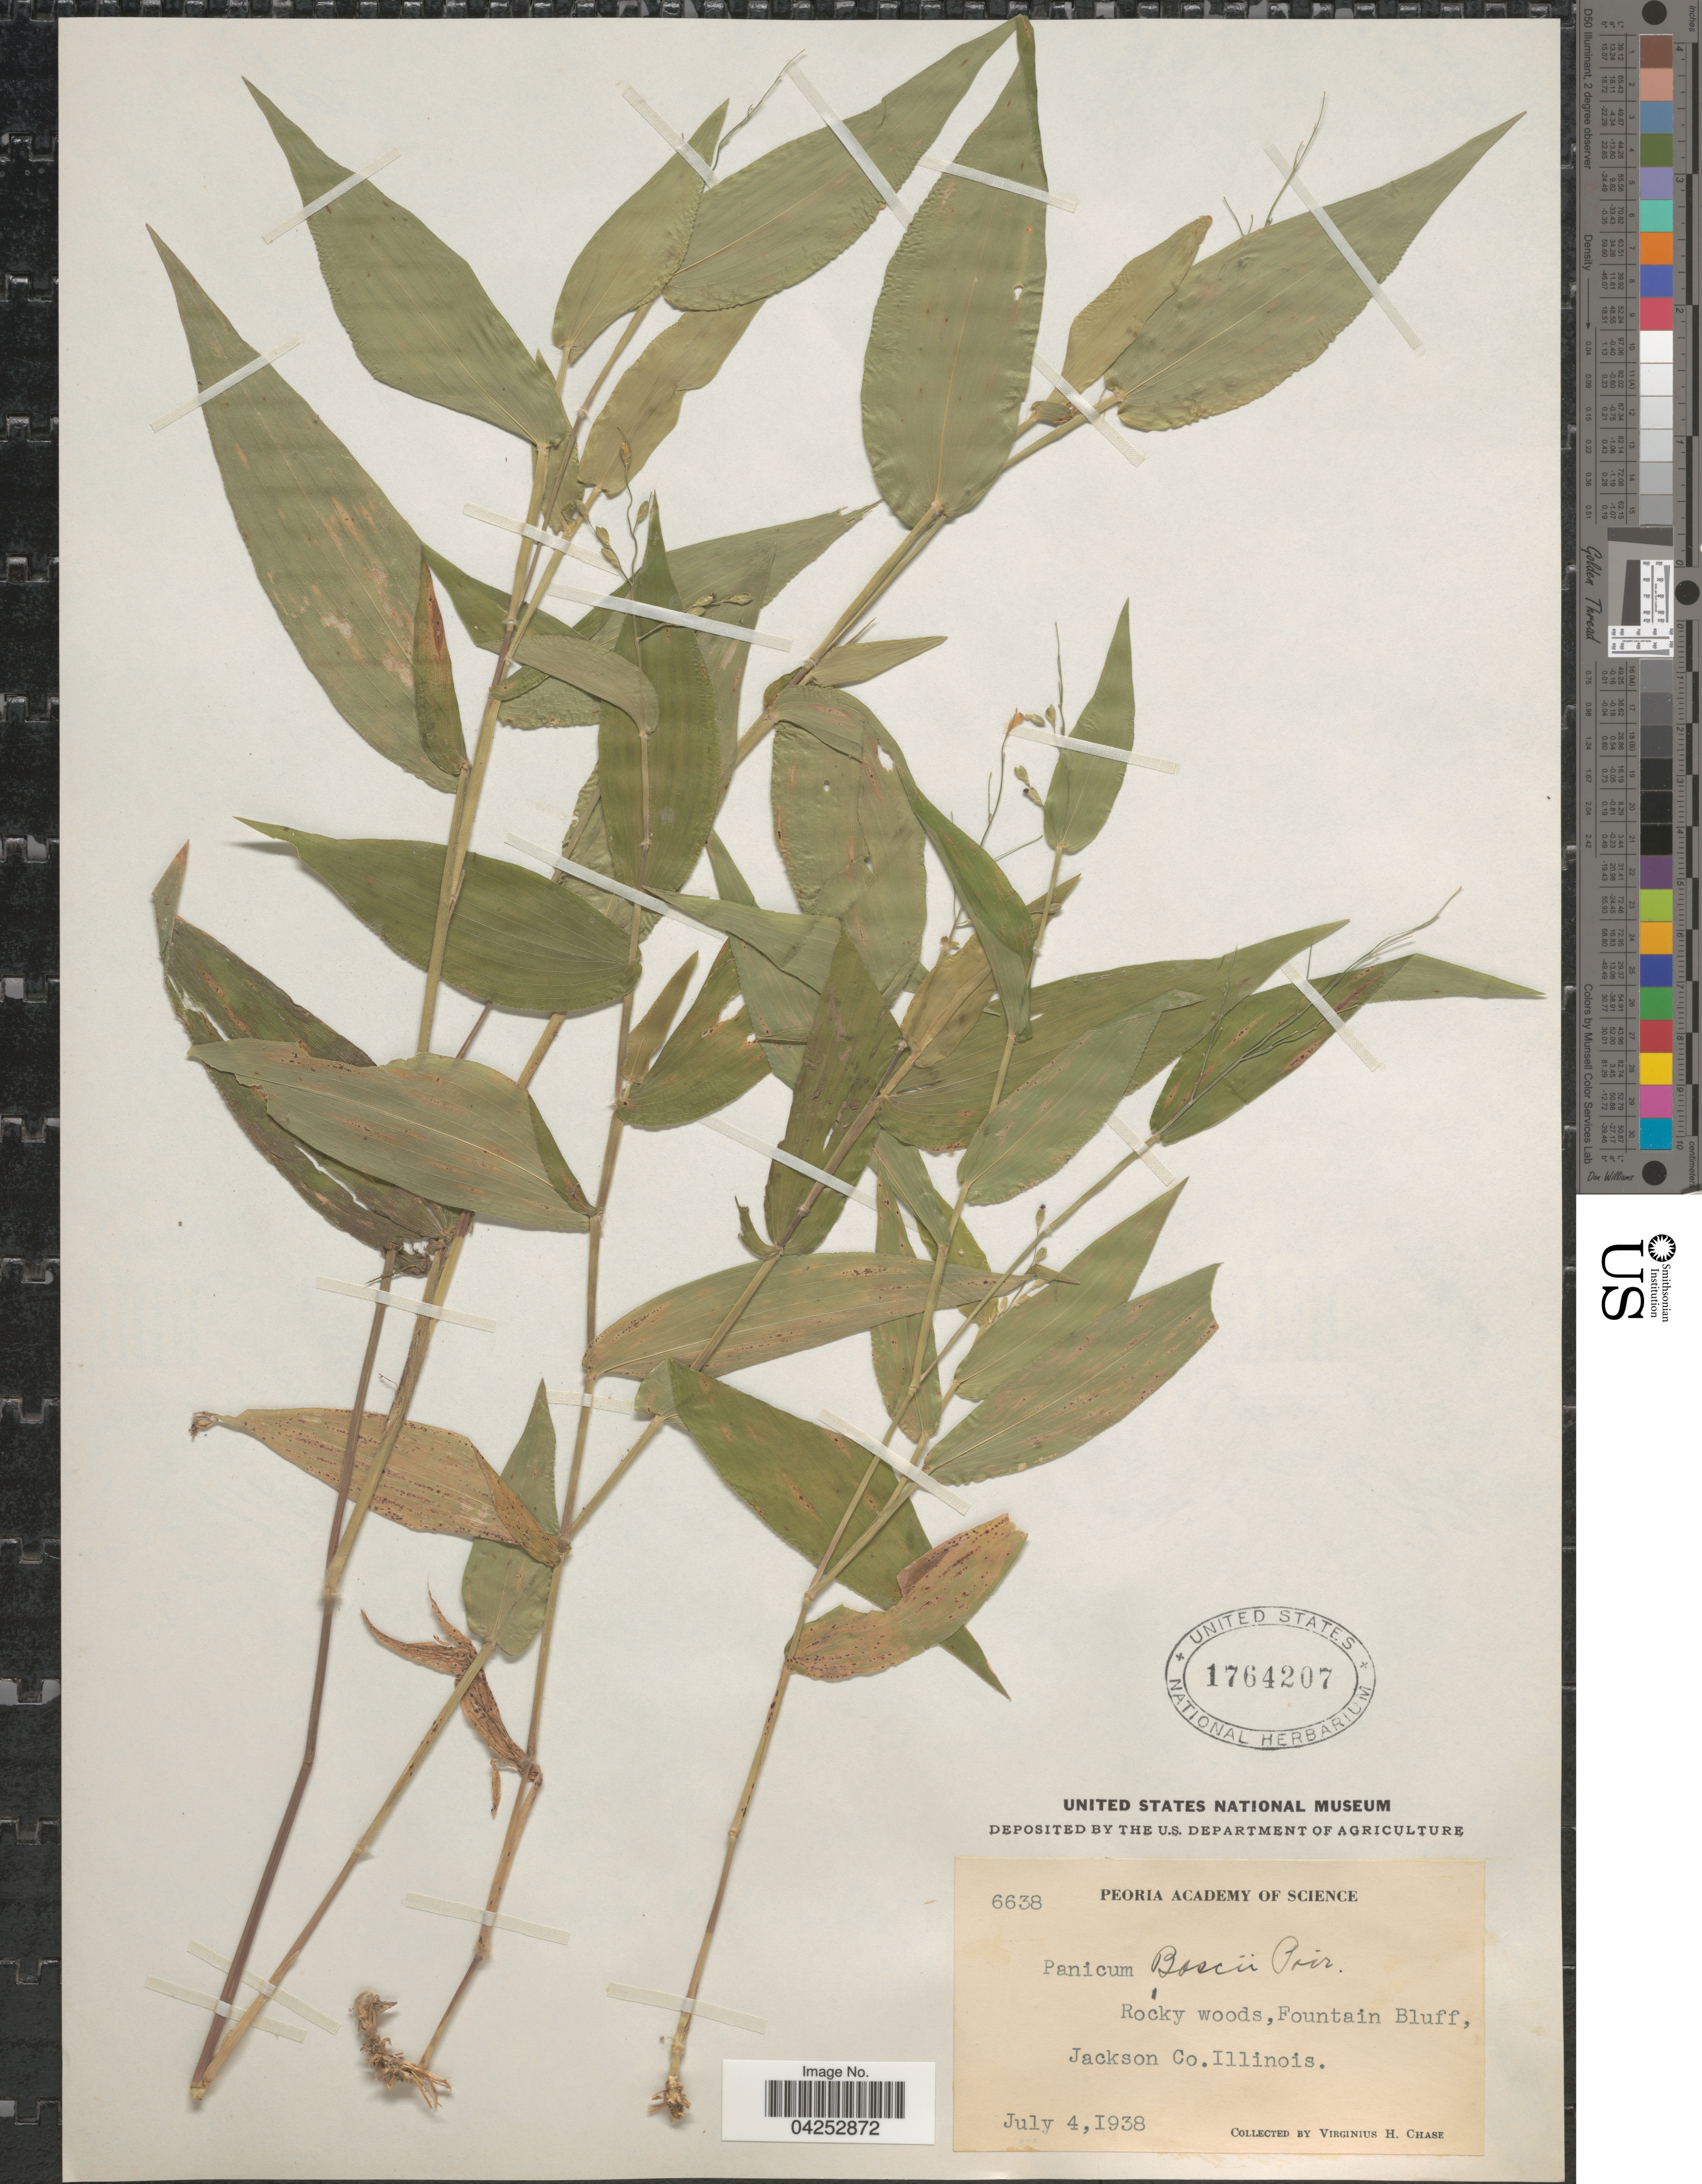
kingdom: Plantae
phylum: Tracheophyta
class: Liliopsida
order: Poales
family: Poaceae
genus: Dichanthelium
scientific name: Dichanthelium boscii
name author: (Poir.) Gould & C.A. Clark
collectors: V. H. Chase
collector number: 6638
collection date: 1938-07-04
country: United States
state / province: Illinois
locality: Rocky woods,Fountain Bluff, Jackson Co.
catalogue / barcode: US 1764207